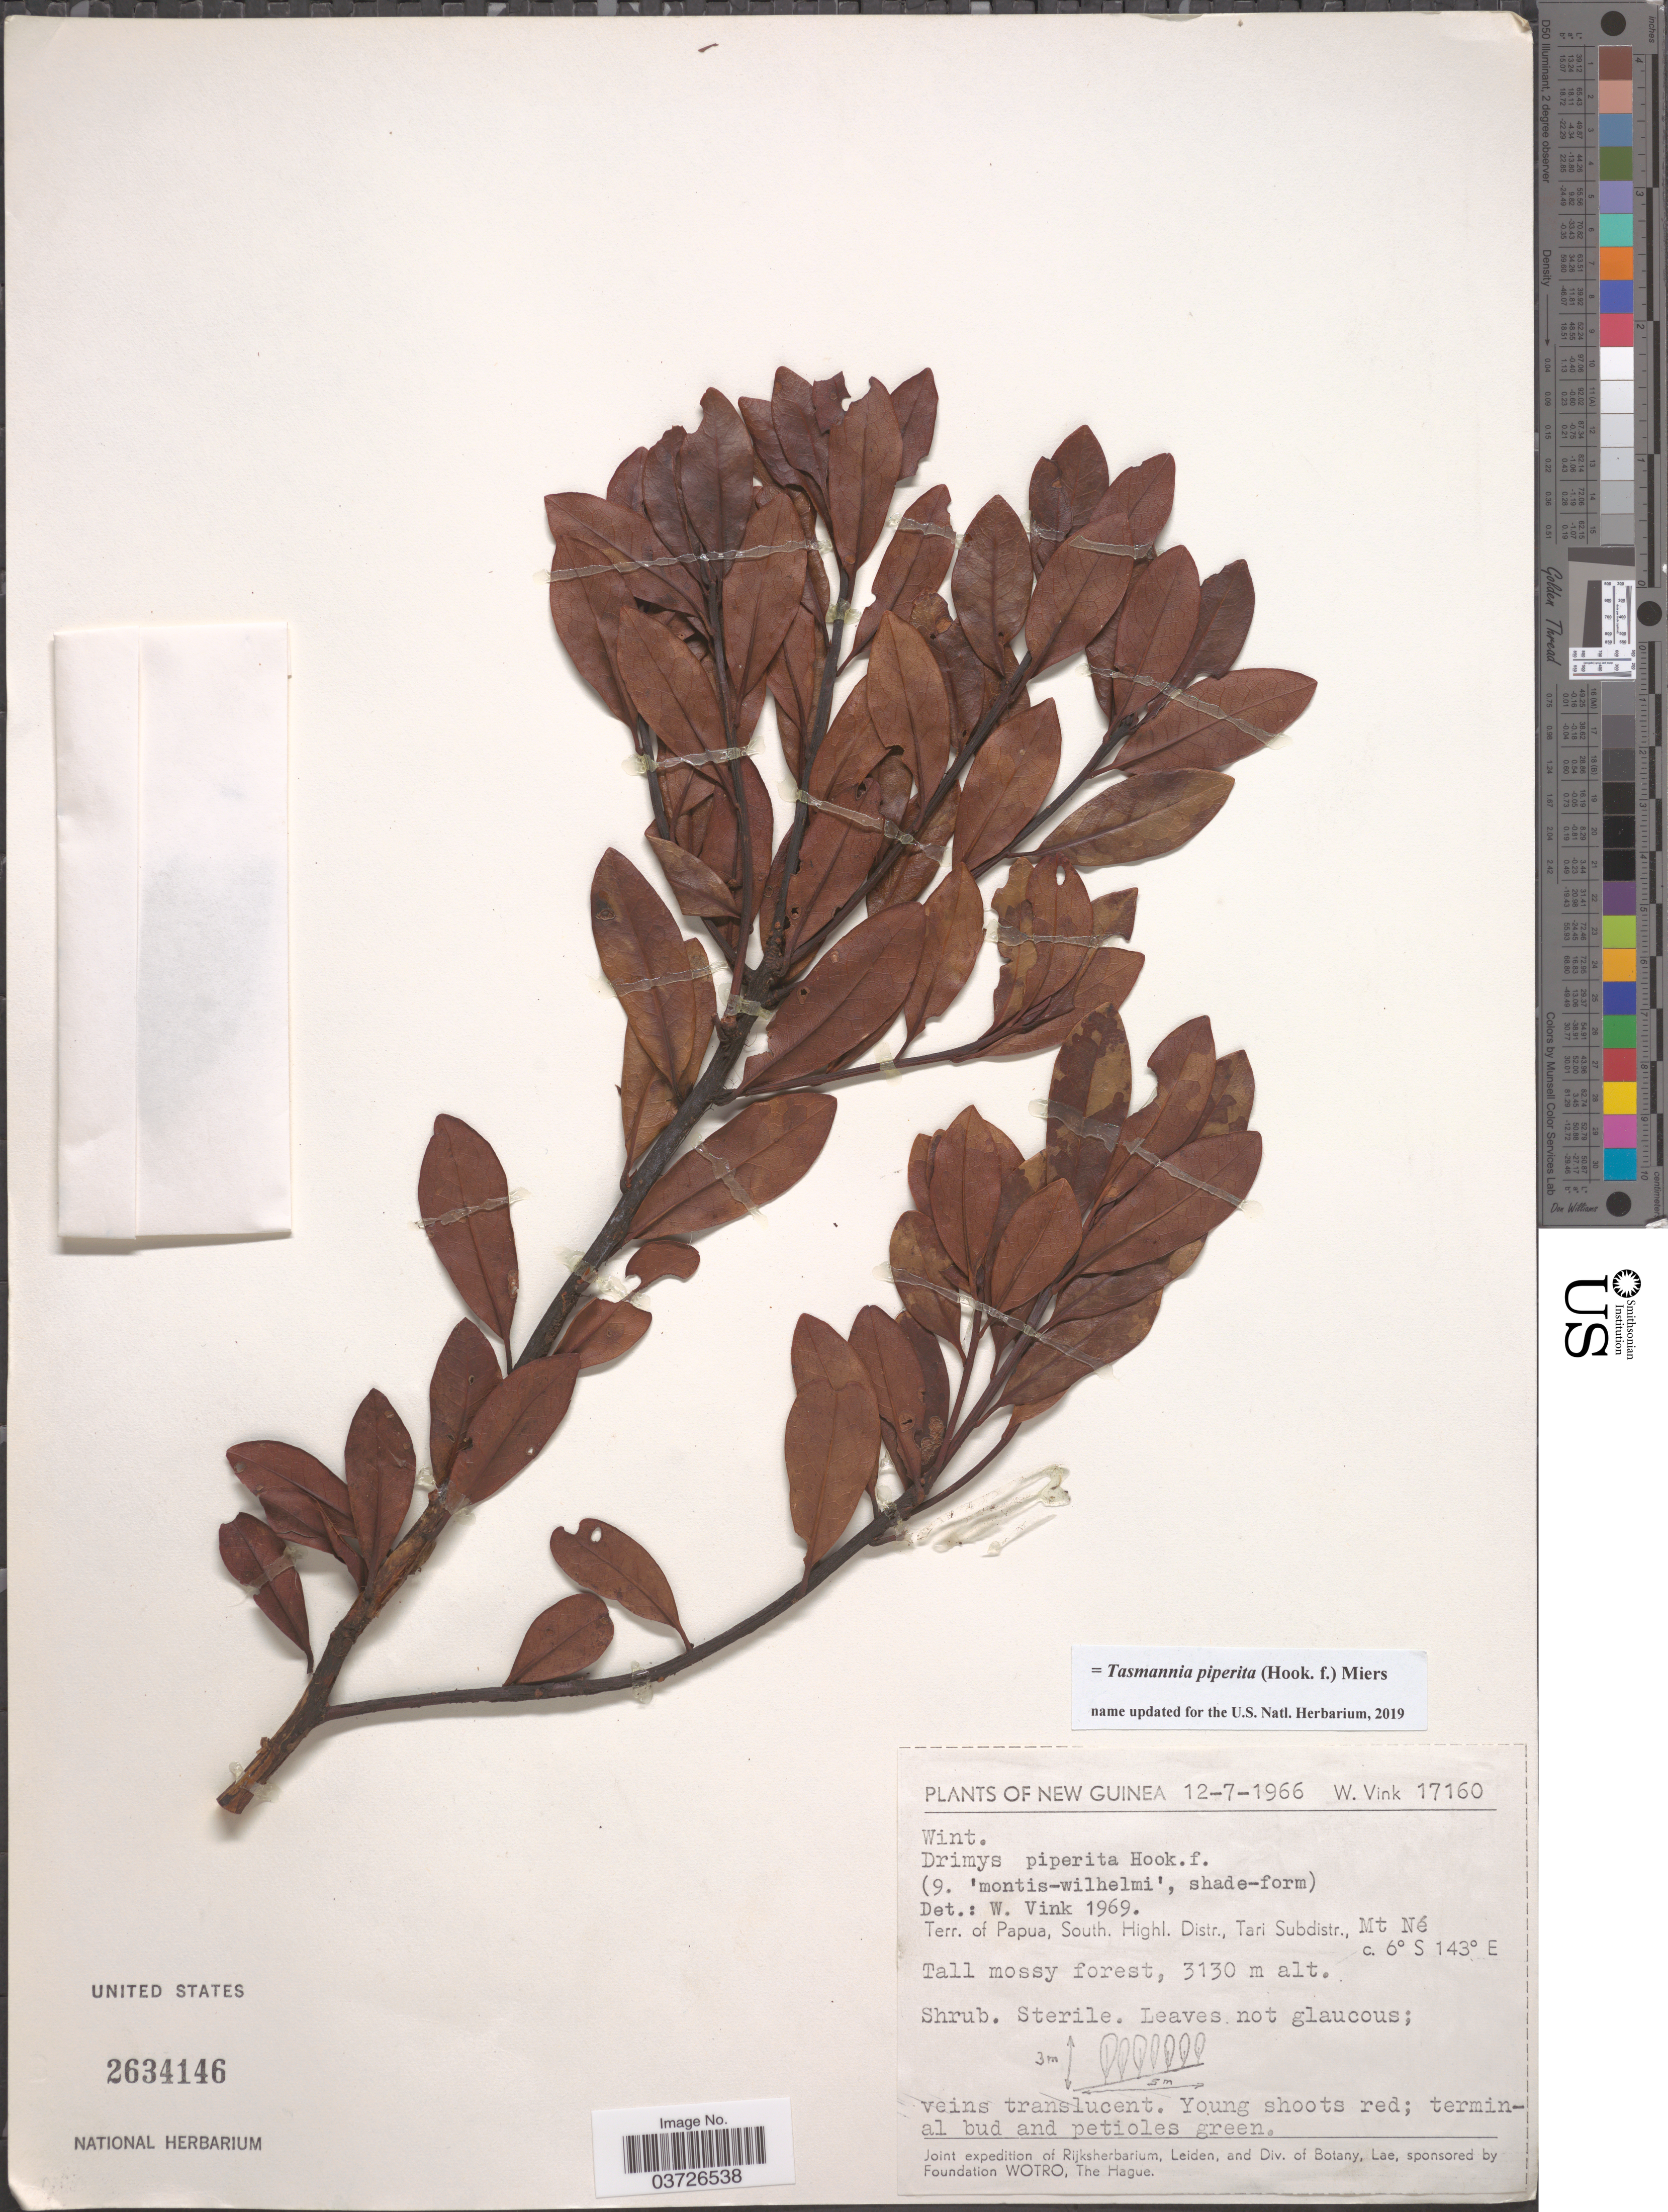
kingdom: Plantae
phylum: Tracheophyta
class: Magnoliopsida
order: Canellales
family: Winteraceae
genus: Tasmannia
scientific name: Tasmannia piperita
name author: (Hook. f.) Miers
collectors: W. Vink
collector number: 17160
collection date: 1966-07-12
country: Papua New Guinea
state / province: Southern Highlands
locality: New Guinea, Terr. of Papua, South. Highl. Distr., Tari Subdistr., Mt Né.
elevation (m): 3130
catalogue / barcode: US 2634146